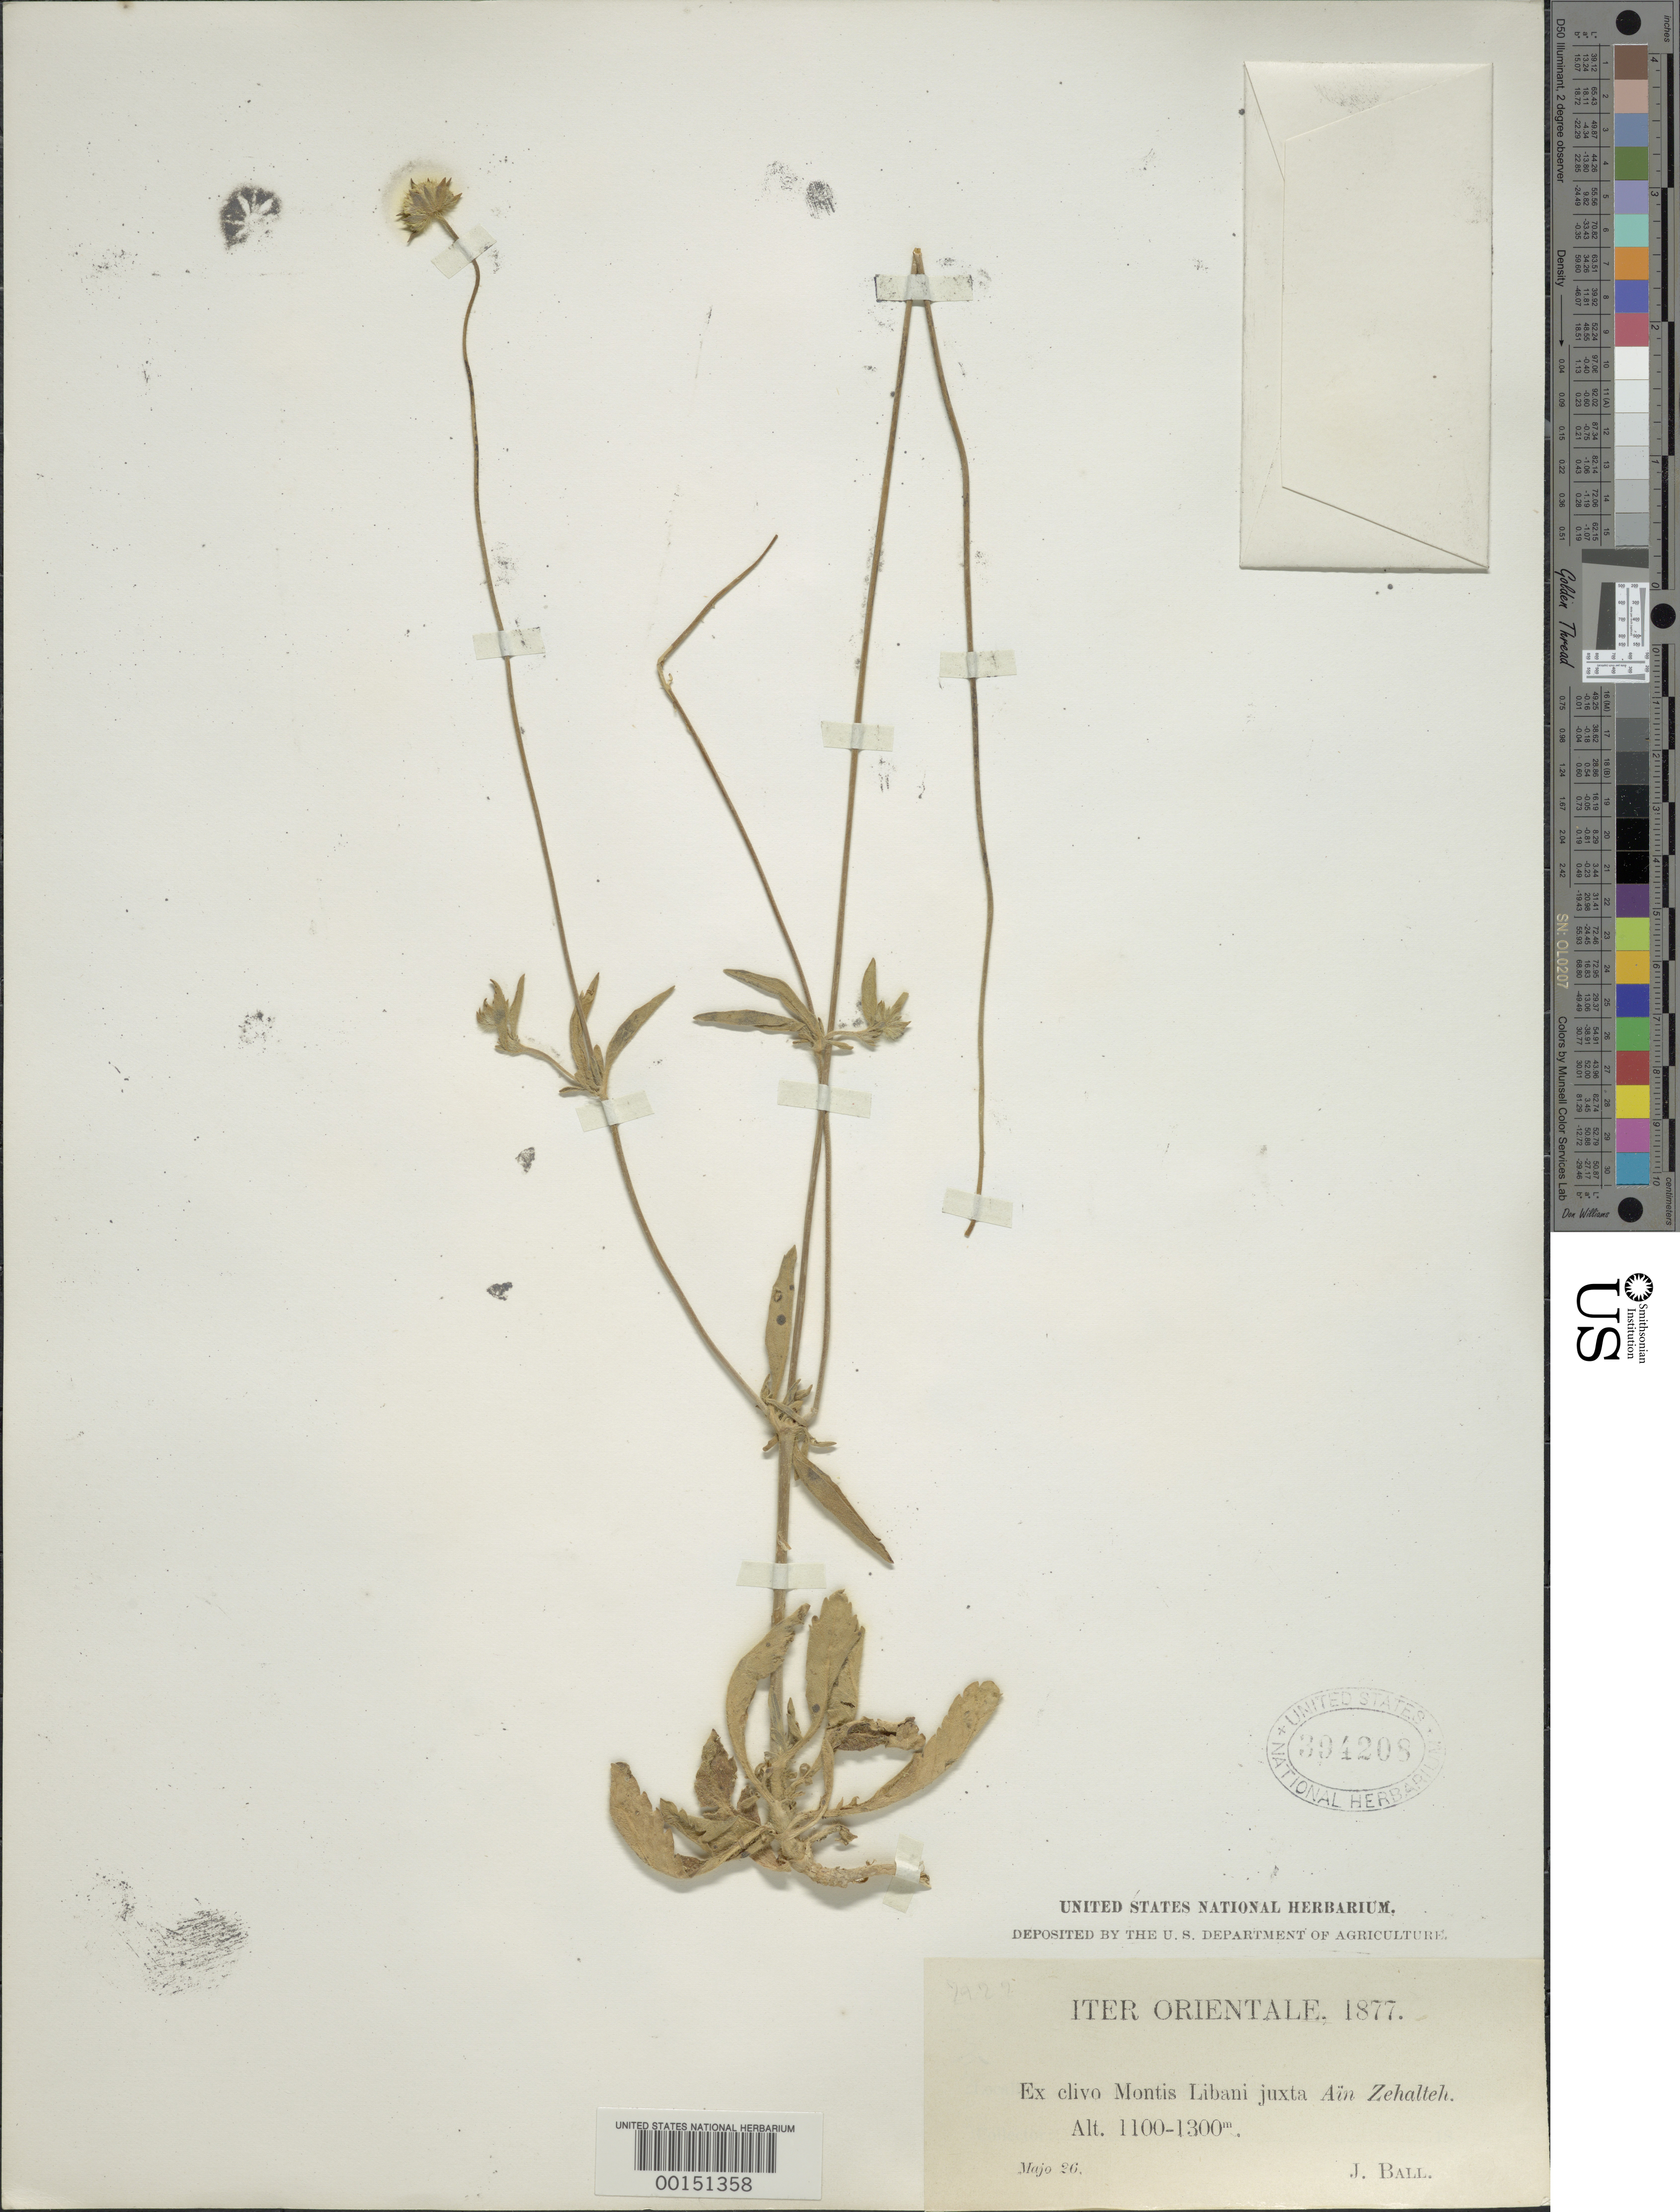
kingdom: Plantae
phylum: Tracheophyta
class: Magnoliopsida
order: Dipsacales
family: Caprifoliaceae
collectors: J. Ball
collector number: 2929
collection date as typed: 26 May 1877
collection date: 1877-05-26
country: Lebanon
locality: Ain Zehalteh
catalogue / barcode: US 394208